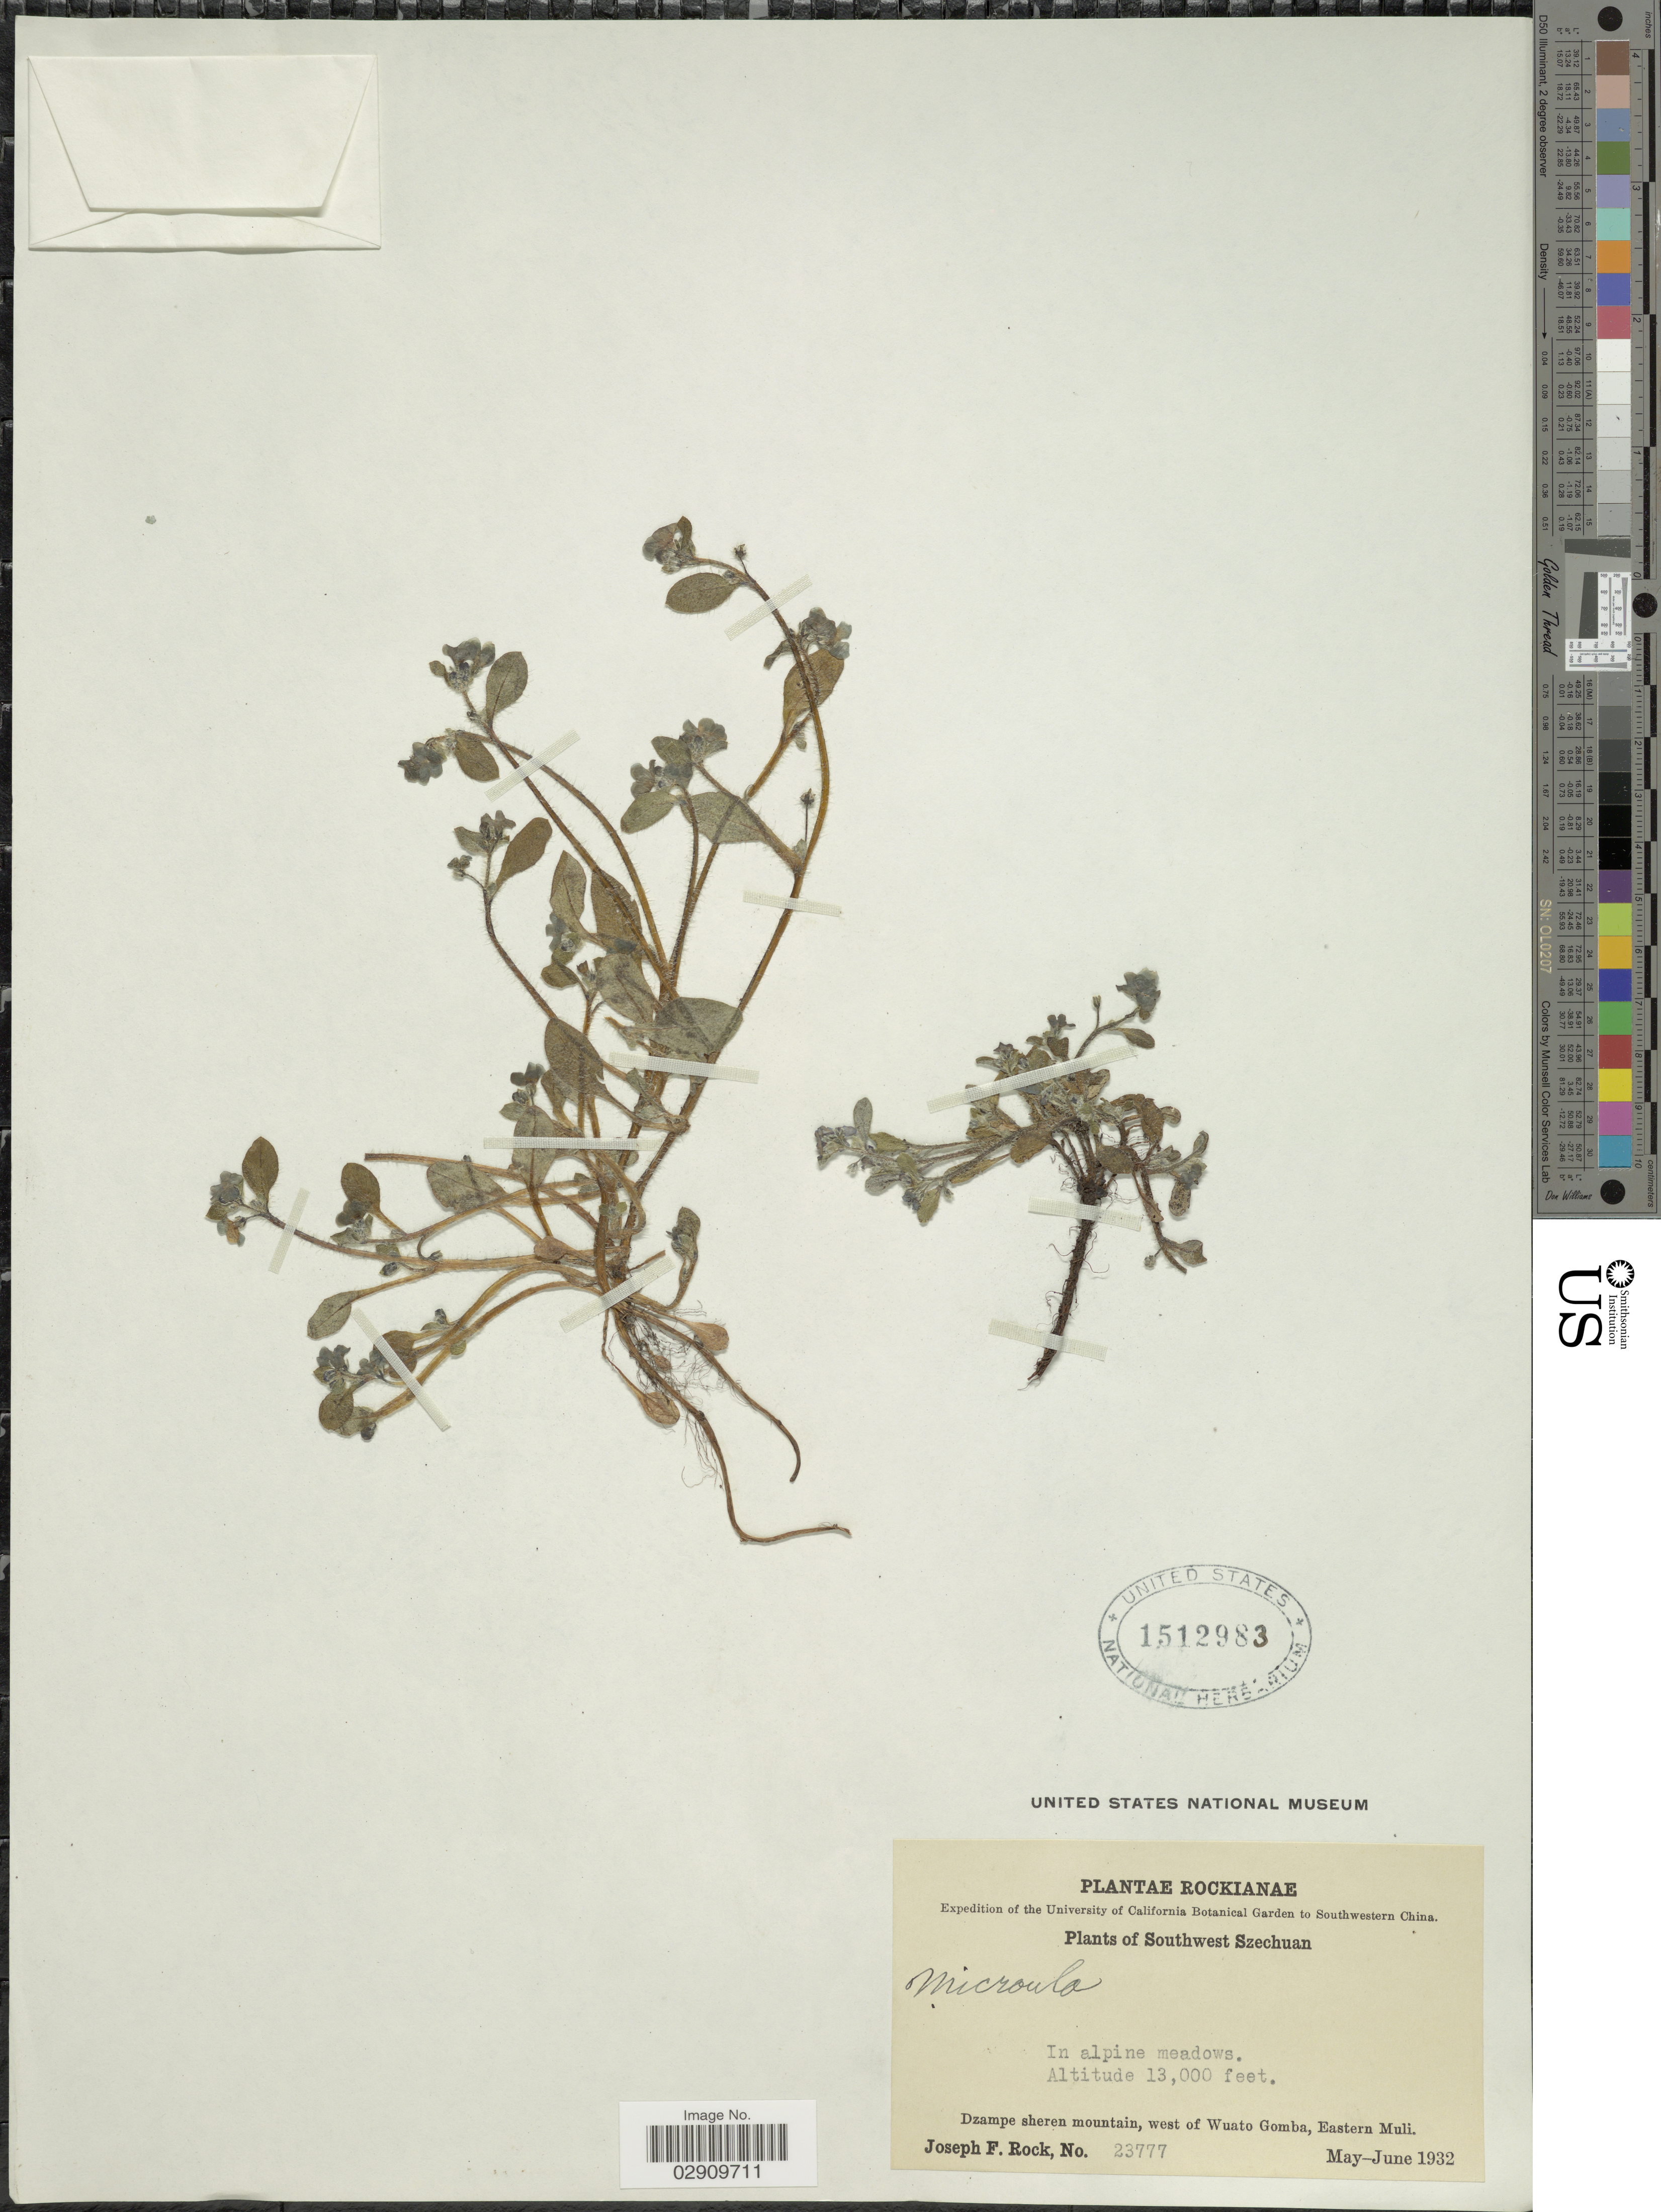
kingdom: Plantae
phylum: Tracheophyta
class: Magnoliopsida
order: Boraginales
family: Boraginaceae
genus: Microula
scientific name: Microula sp.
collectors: J. Rock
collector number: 23777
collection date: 1932-05/1932-06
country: China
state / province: Sichuan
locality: Rockianae, Southwest Szechuan, Dzampe sheren mountain, west of Wuato Gomba, Eastern Muli.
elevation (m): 3962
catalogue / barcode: US 1512983